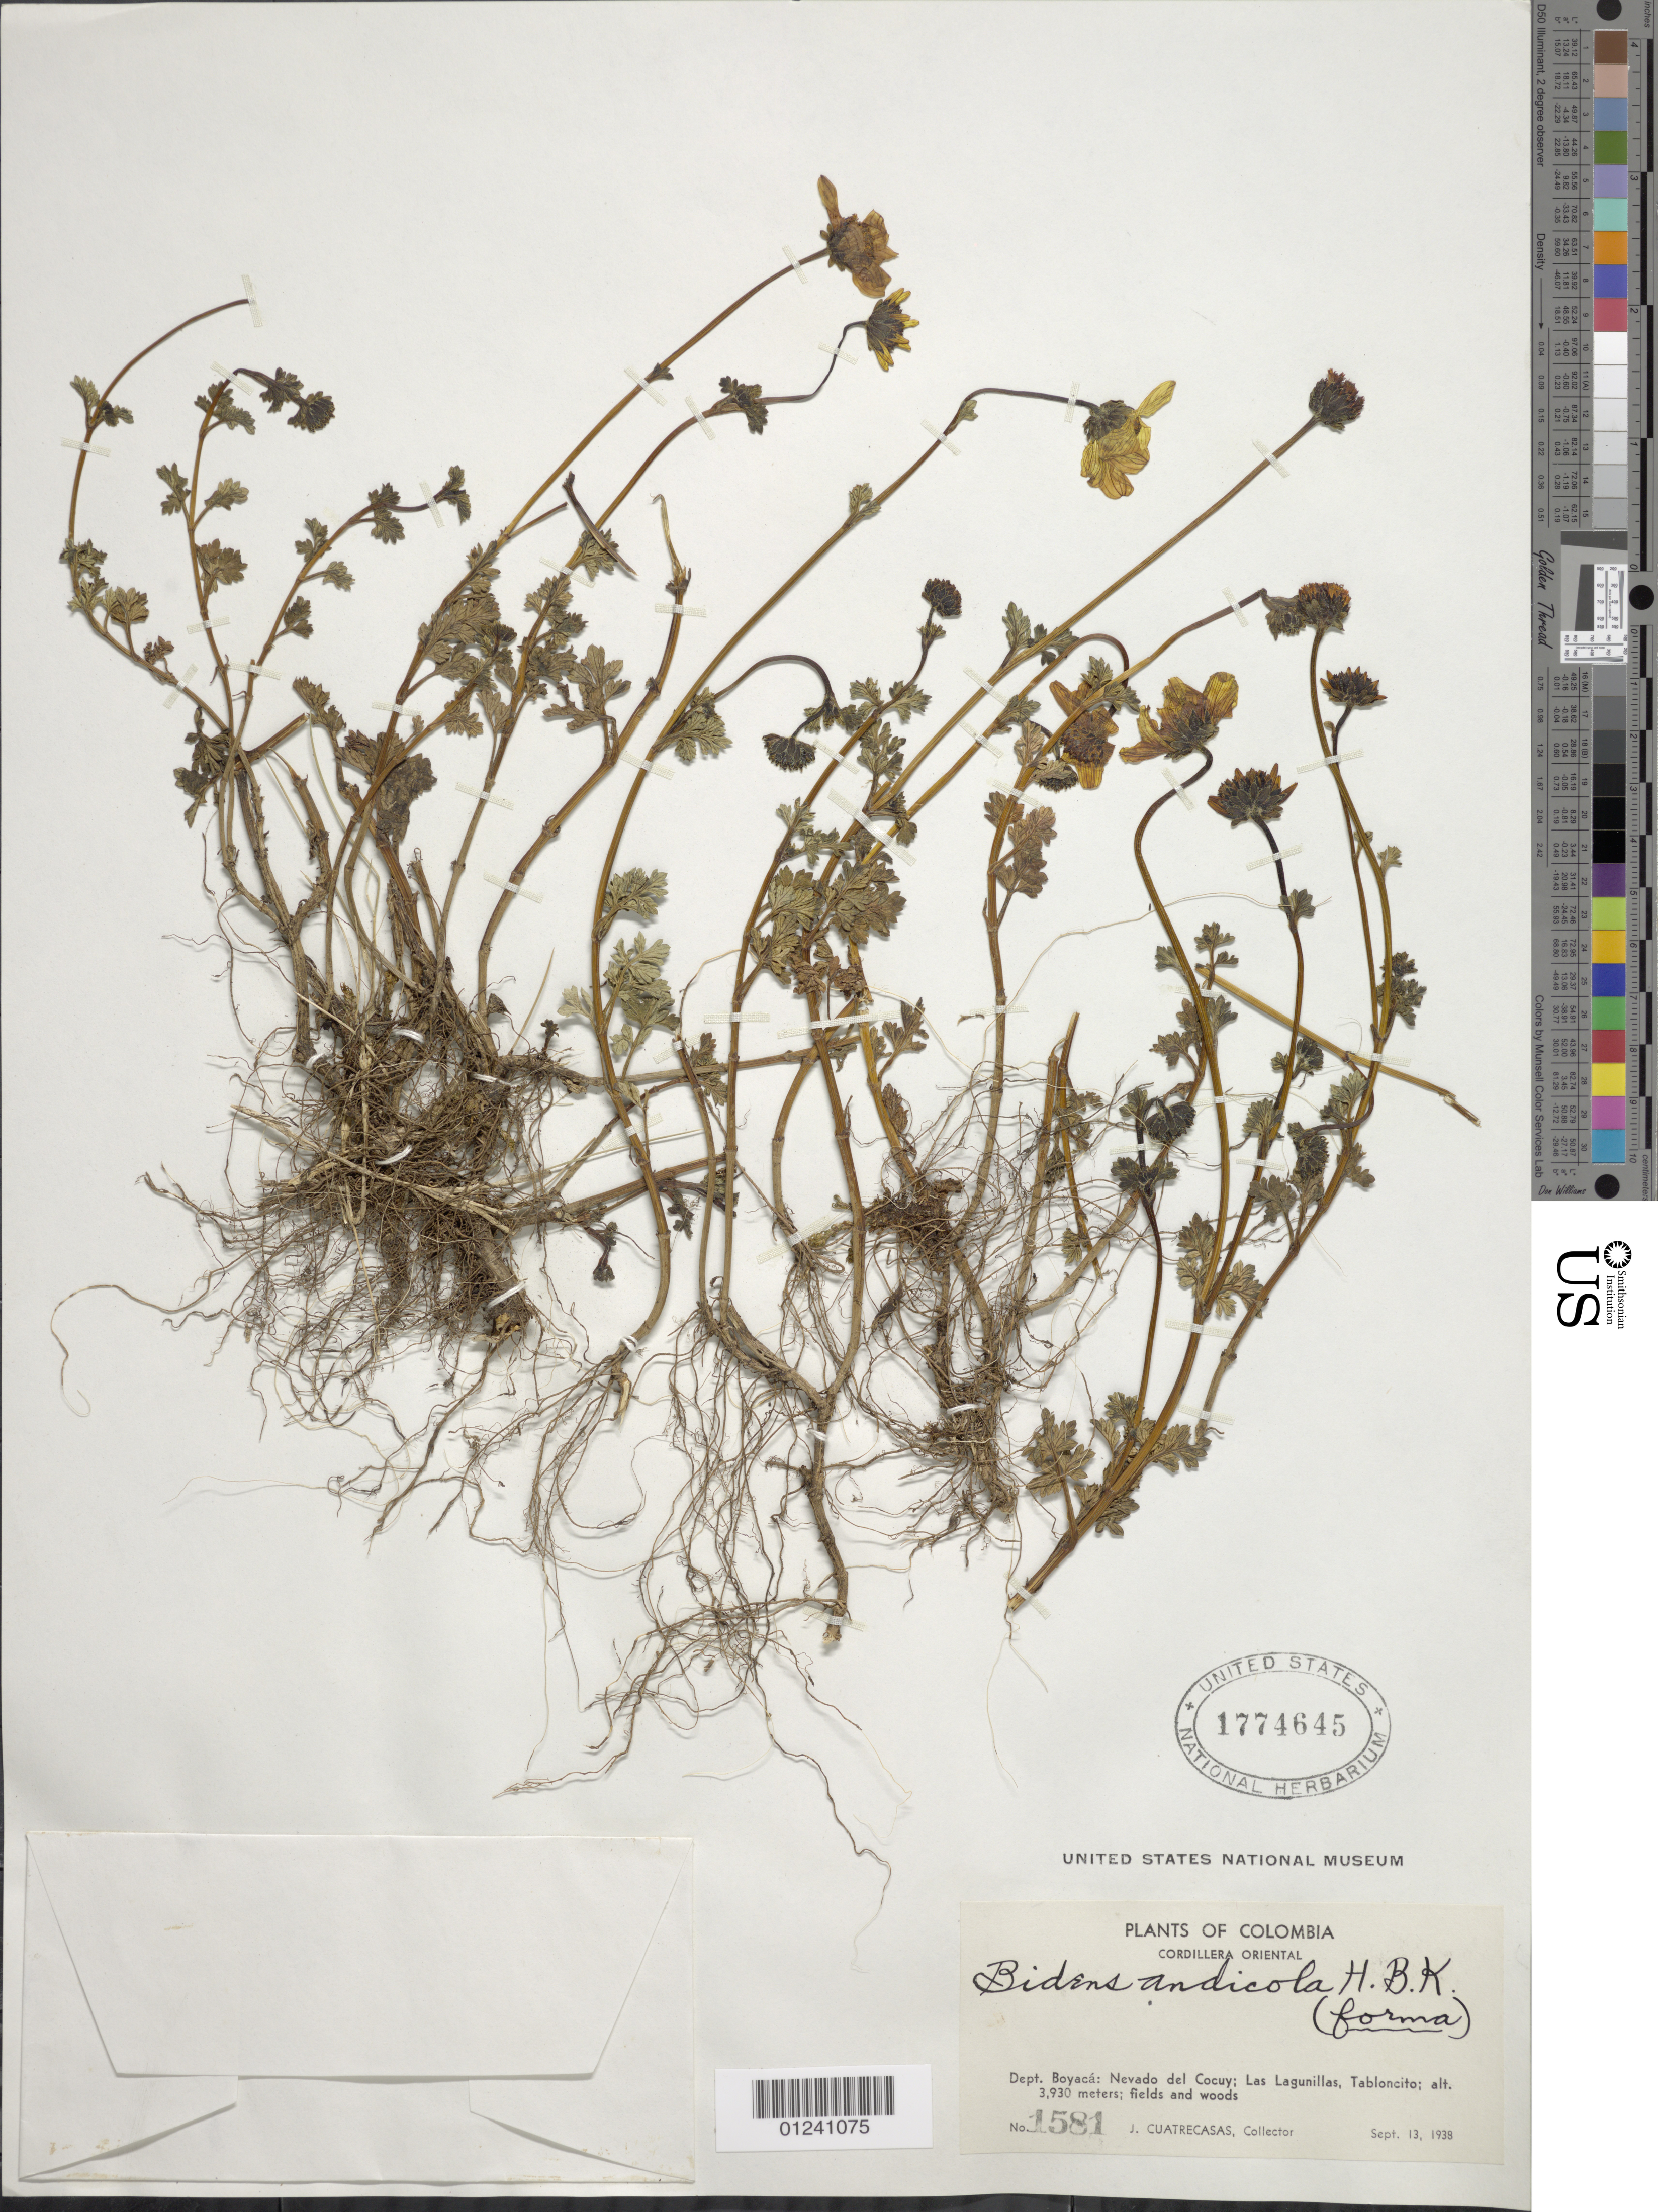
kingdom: Plantae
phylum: Tracheophyta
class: Magnoliopsida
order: Asterales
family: Asteraceae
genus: Bidens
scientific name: Bidens andicola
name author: Kunth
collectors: J. Cuatrecasas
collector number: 1581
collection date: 1938-09-13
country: Colombia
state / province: Boyacá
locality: Nevado del Cocuy; Las Lagunillas, Tabloncito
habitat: fields and woods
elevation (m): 3930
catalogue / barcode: US 1774645